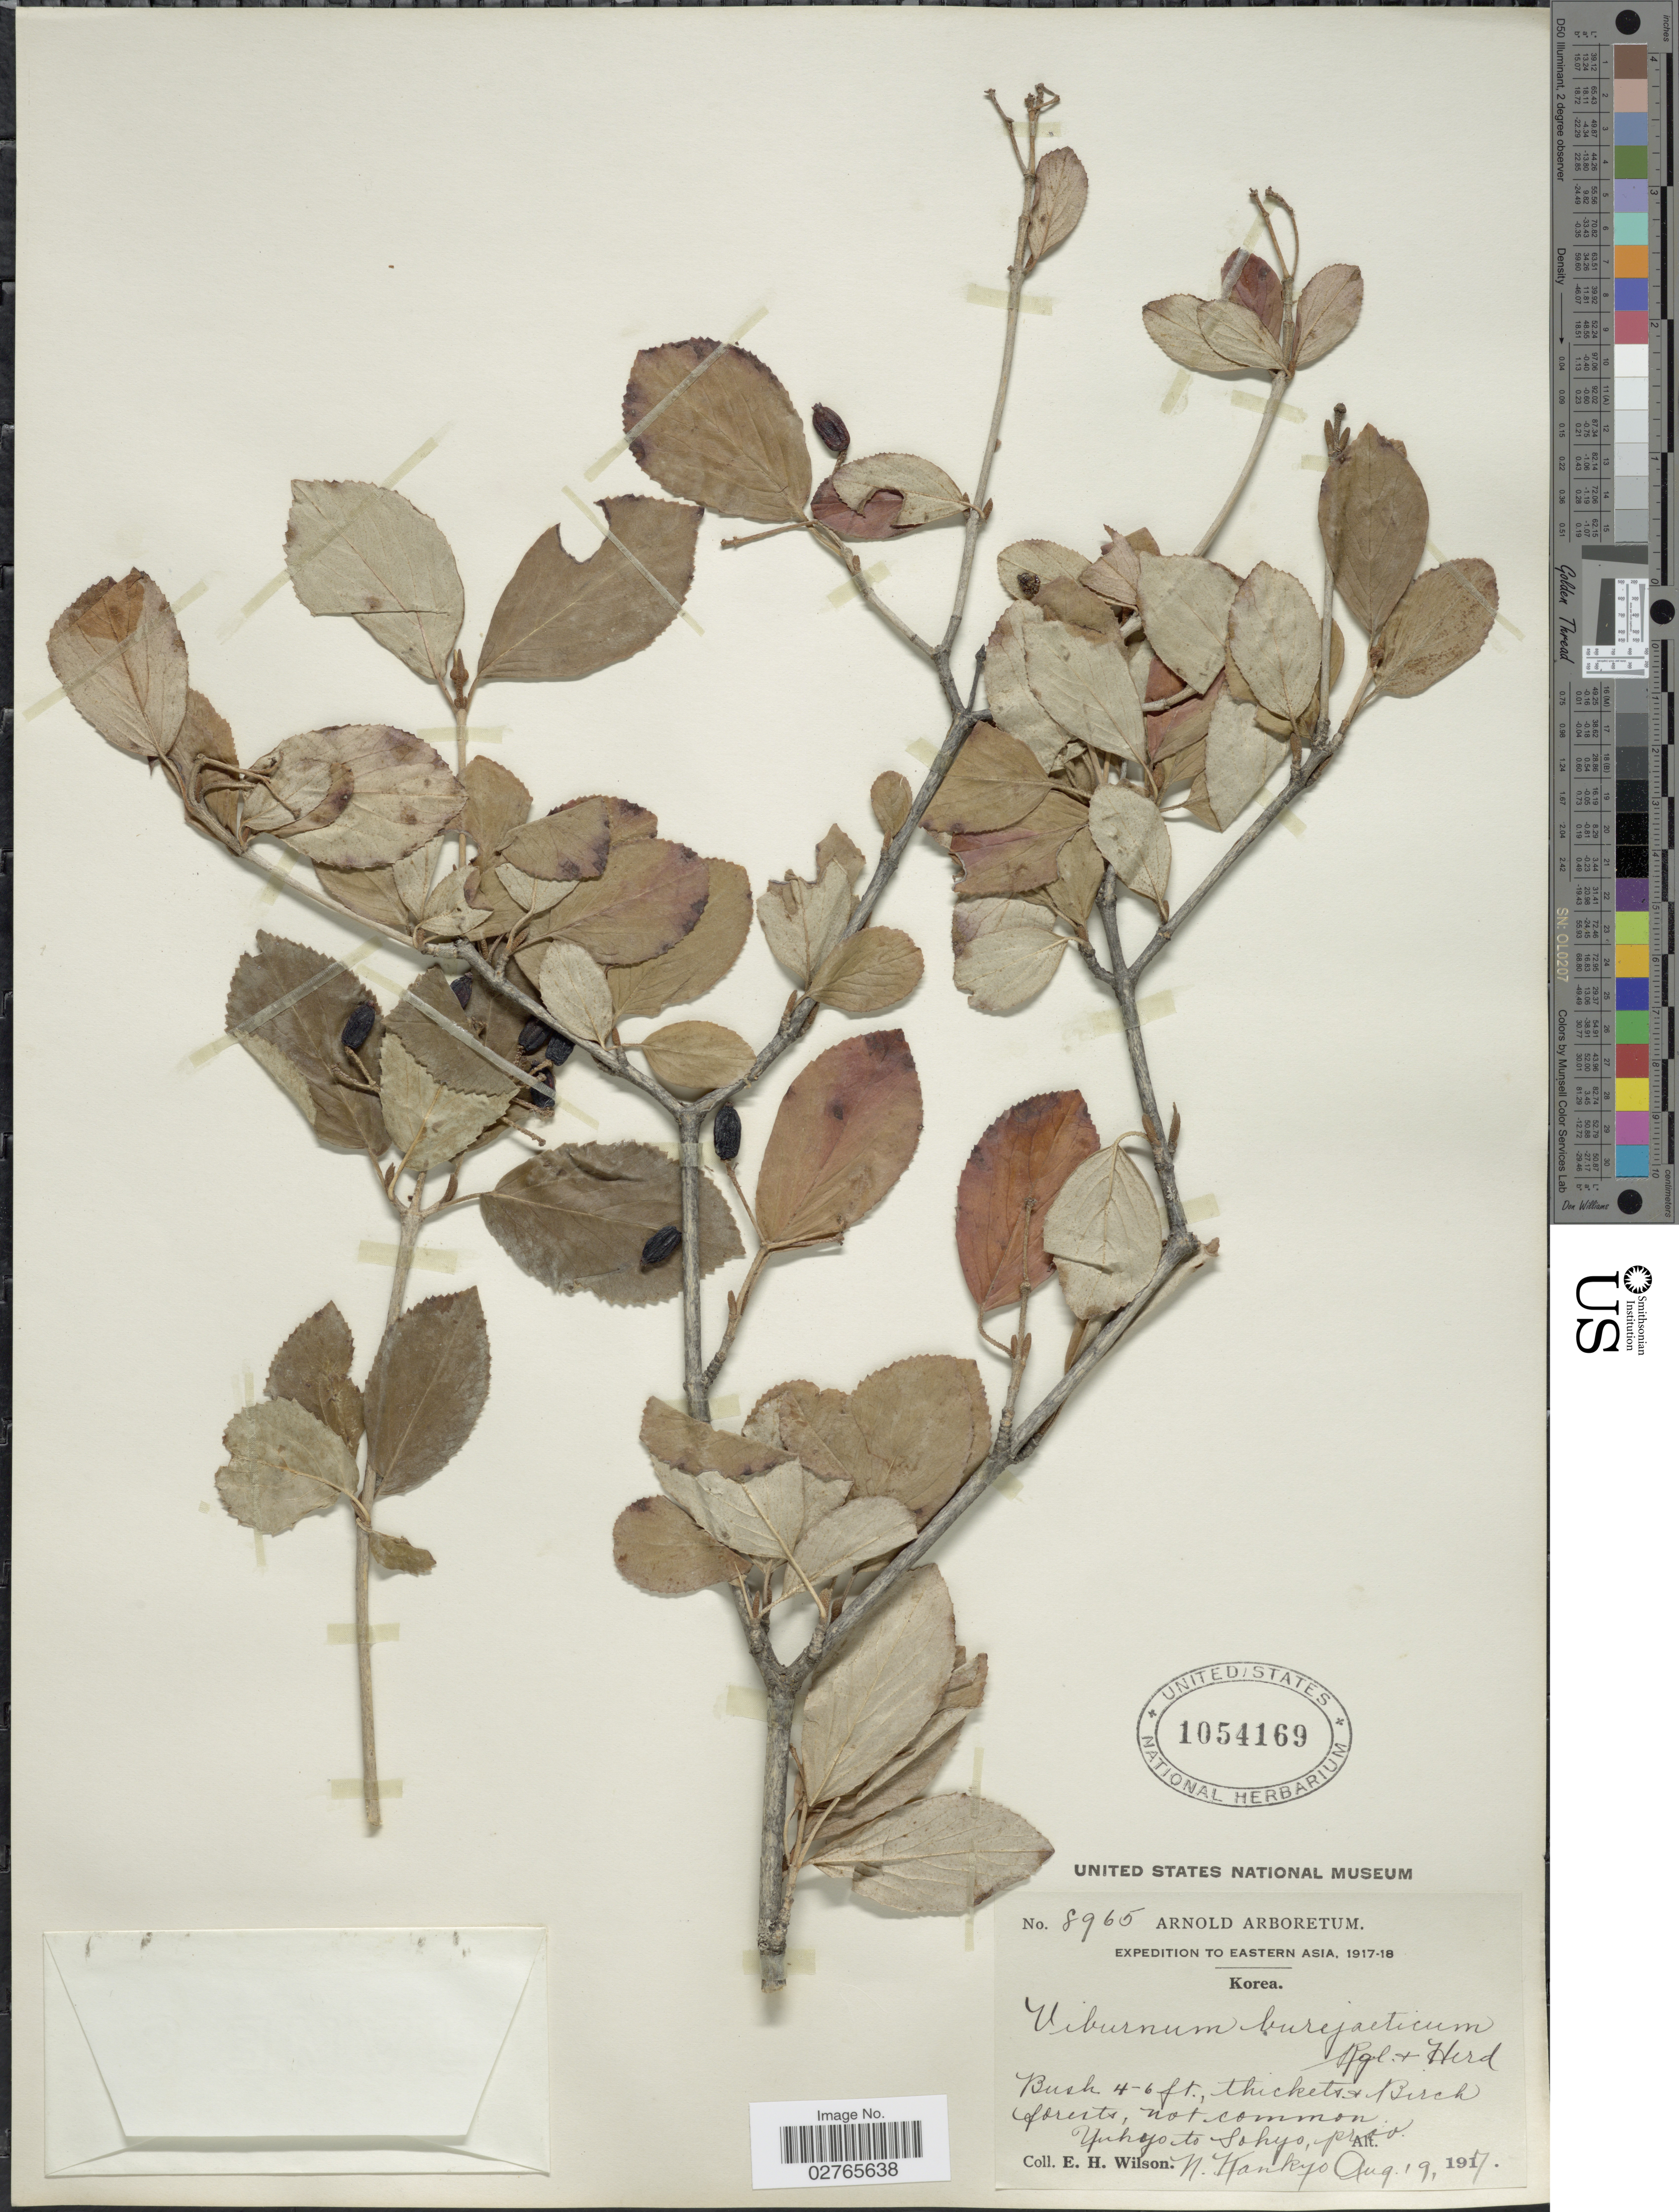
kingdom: Plantae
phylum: Tracheophyta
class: Magnoliopsida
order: Dipsacales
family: Viburnaceae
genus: Viburnum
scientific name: Viburnum burejaeticum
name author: Regel & Herd.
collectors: E. Wilson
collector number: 8965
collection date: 1917-08-19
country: North Korea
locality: Eastern Asia. Yukyo (correct spelling: Yujyo) to Sohyo, prov. N. Kankyo.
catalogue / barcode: US 1054169